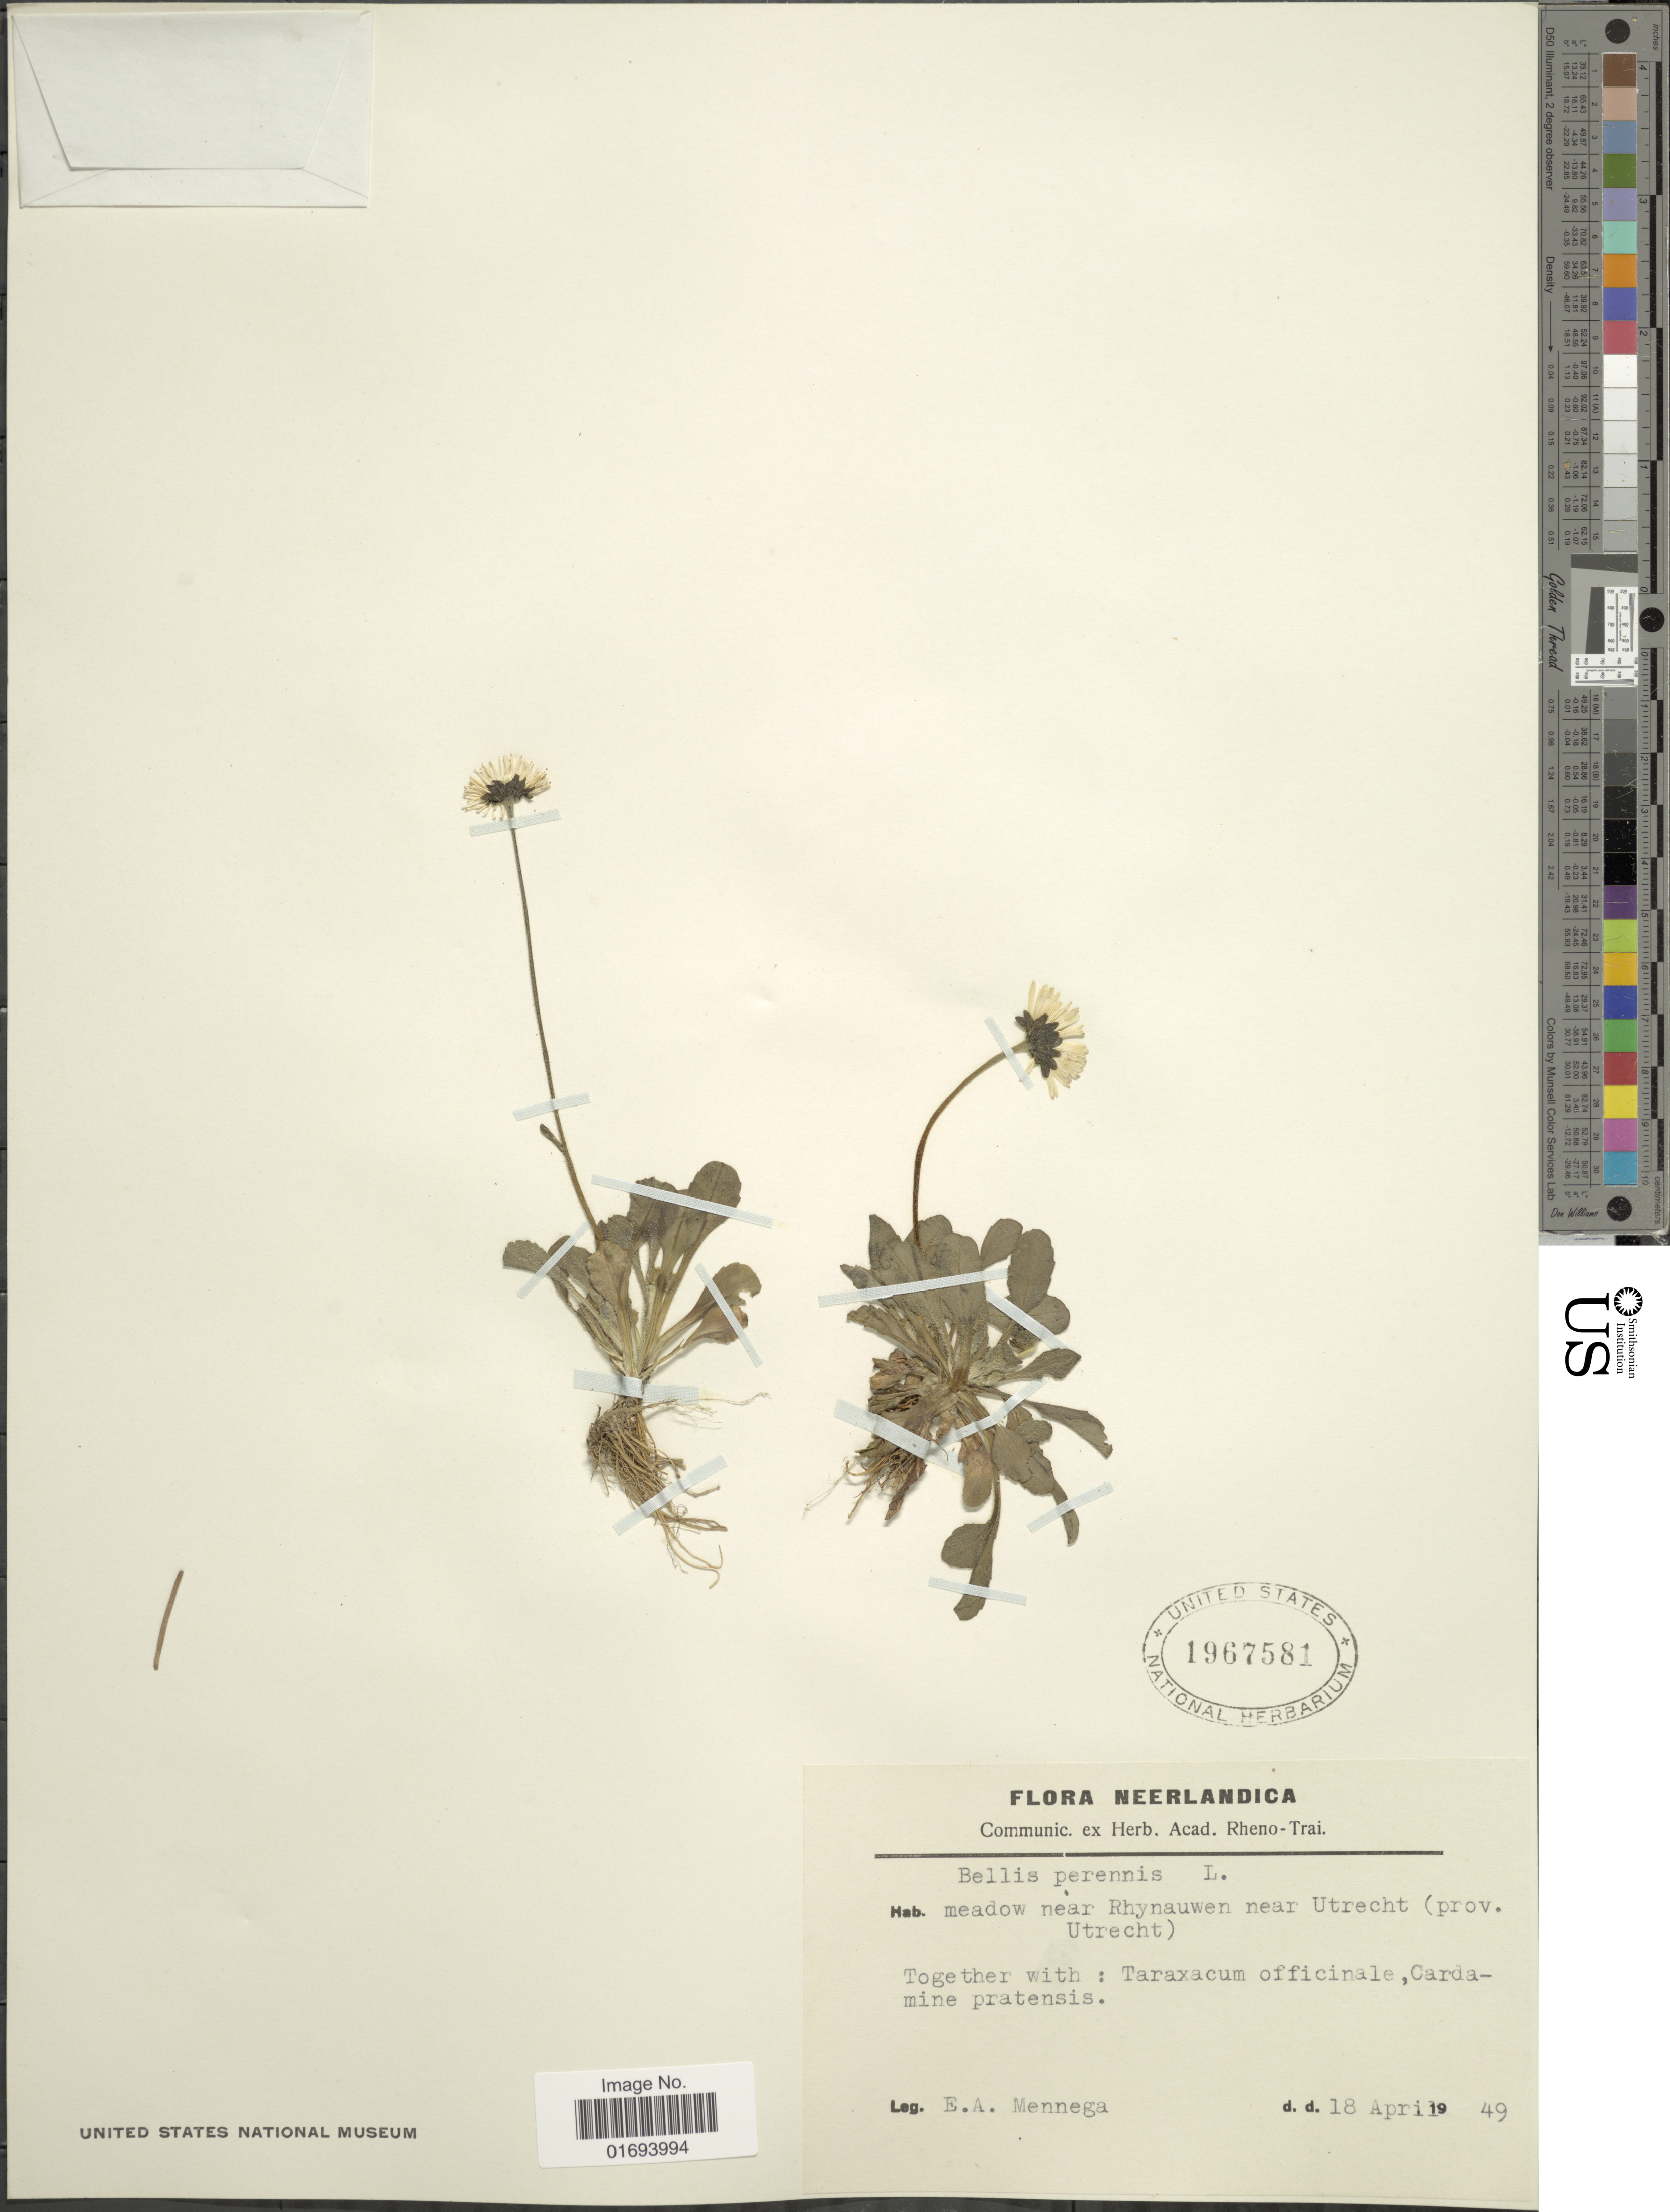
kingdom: Plantae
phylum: Tracheophyta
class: Magnoliopsida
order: Asterales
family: Asteraceae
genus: Bellis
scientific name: Bellis perennis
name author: L.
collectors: E. A. Mennega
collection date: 1949-04-18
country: Netherlands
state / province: Utrecht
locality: Neerlandica. Meadow near Rhynauwen near Utrecht (prov. Utrecht)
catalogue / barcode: US 1967581